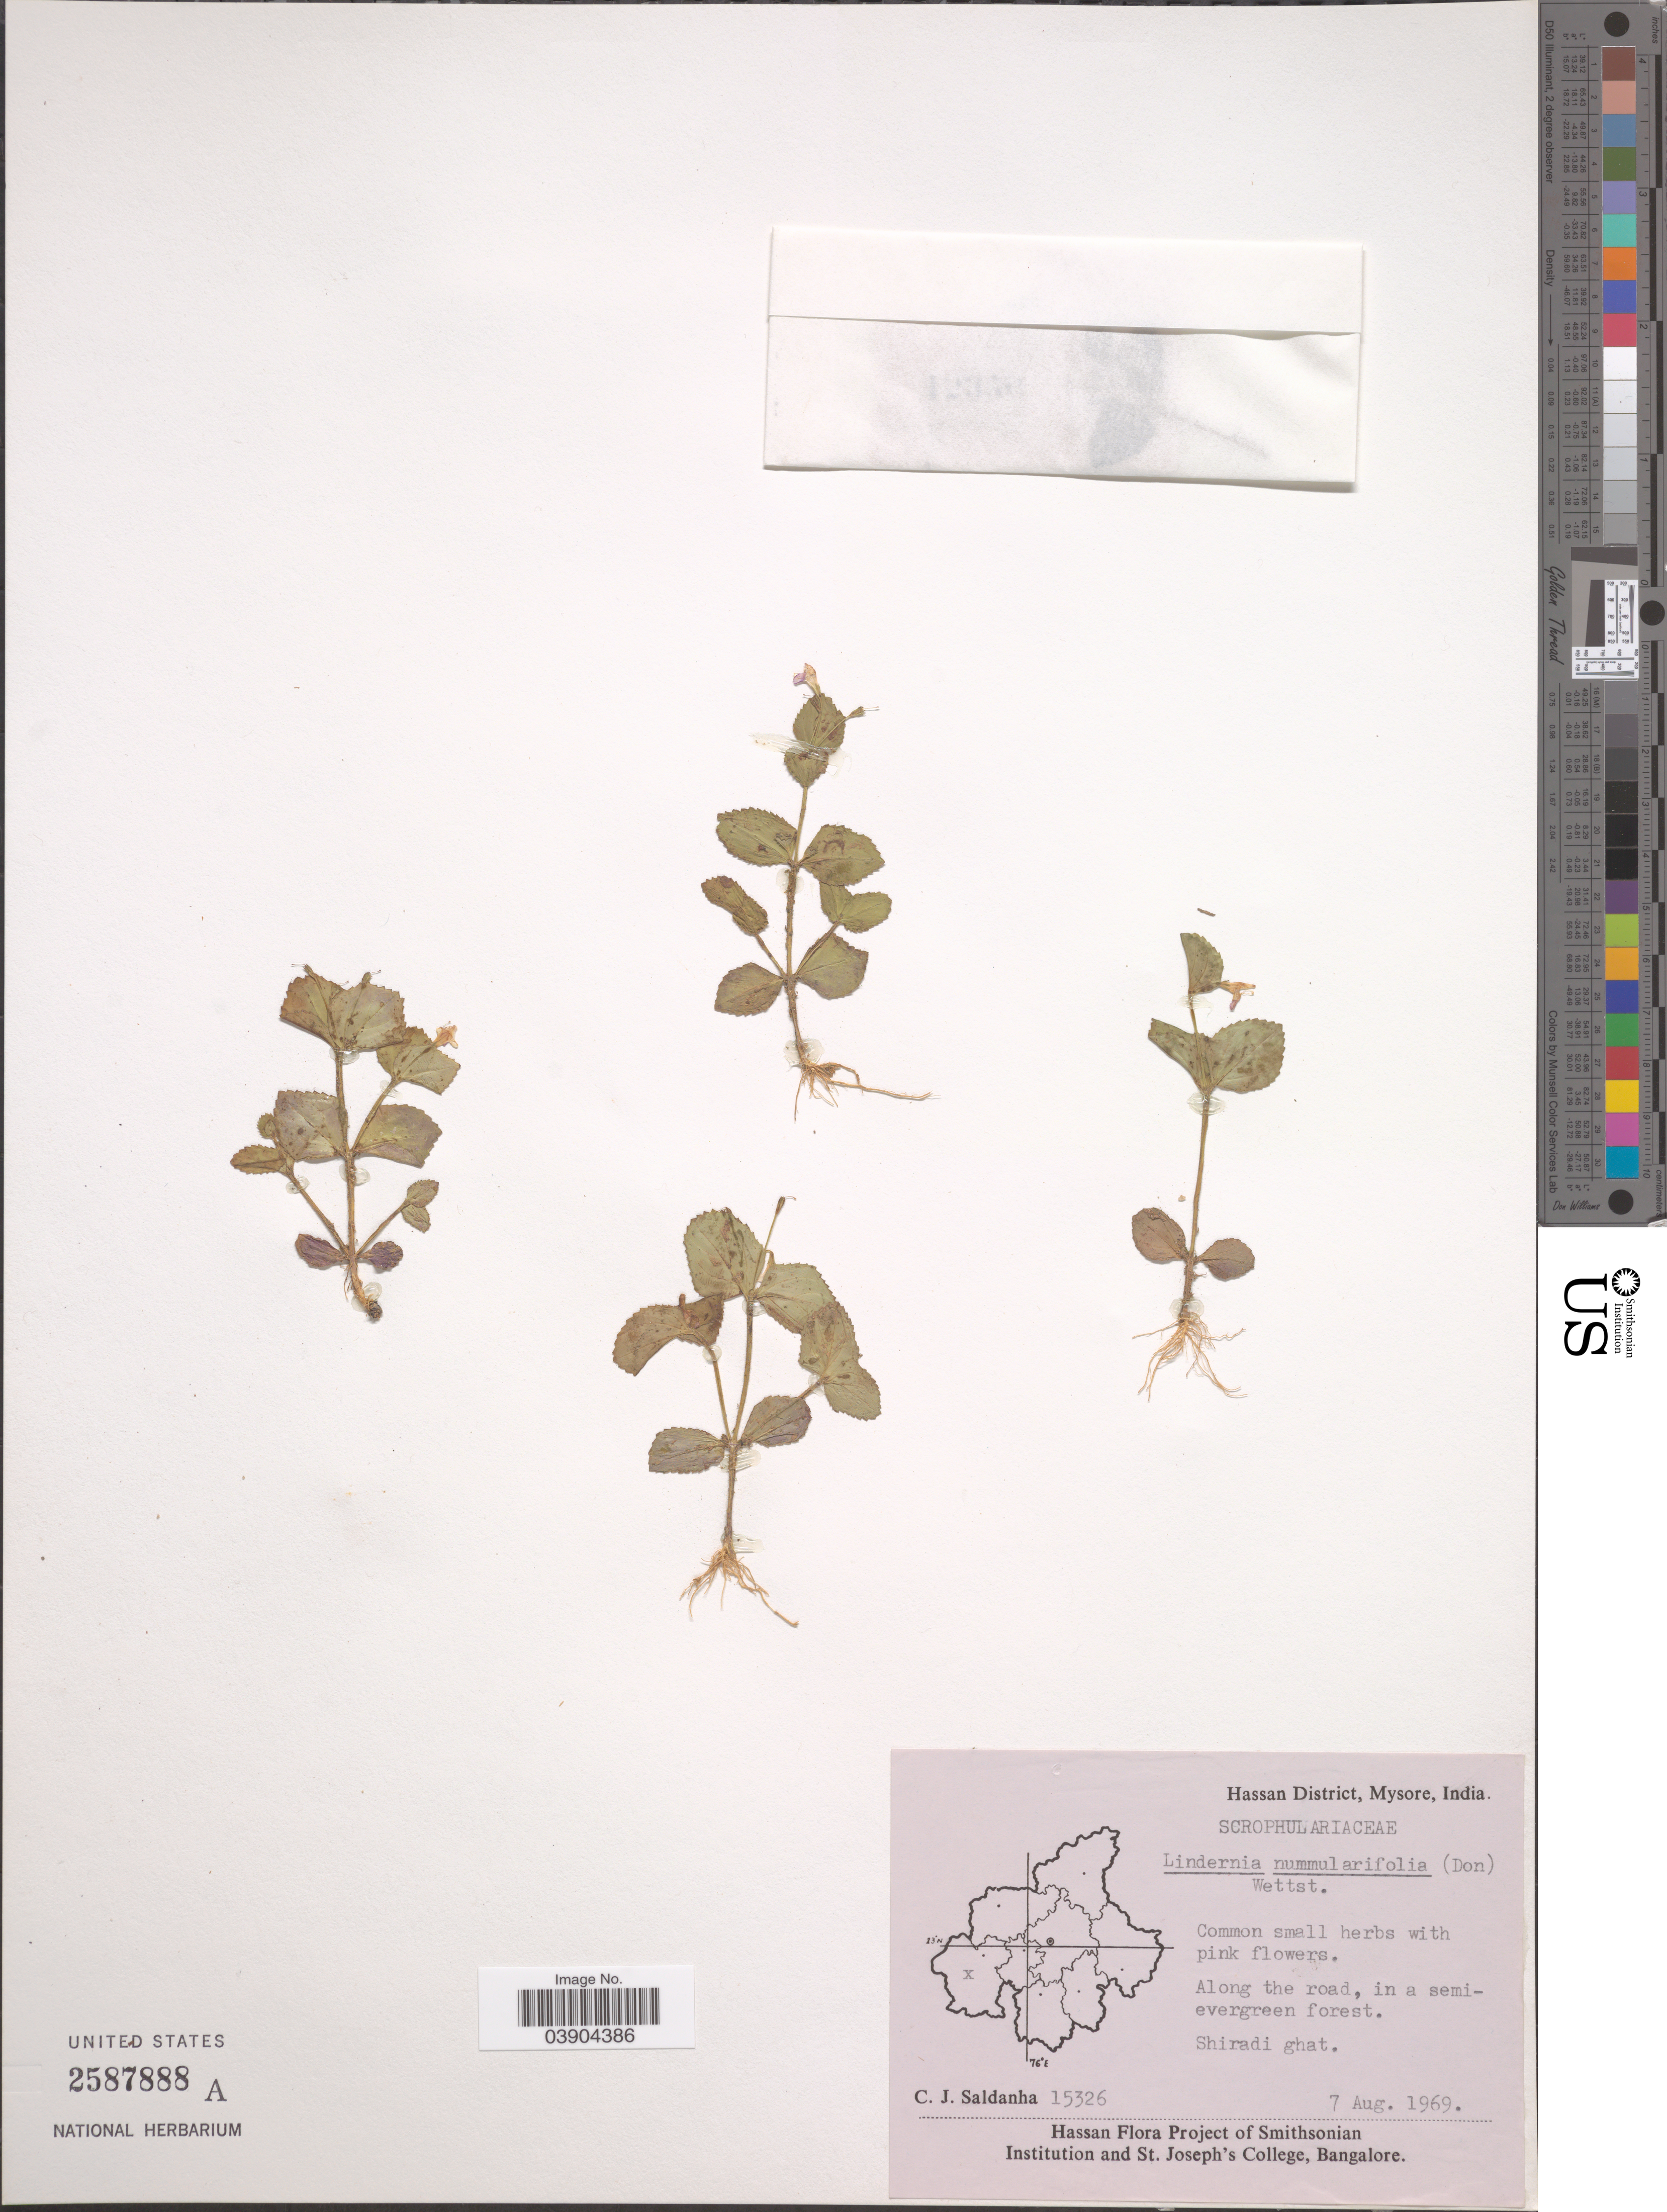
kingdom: Plantae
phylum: Tracheophyta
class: Magnoliopsida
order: Lamiales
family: Linderniaceae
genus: Lindernia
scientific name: Lindernia nummulariifolia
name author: (D. Don) Wettst.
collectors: C. J. Saldanha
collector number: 15326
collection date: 1969-08-07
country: India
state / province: Karnataka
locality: Hassan District, Mysore. Shiradi ghat.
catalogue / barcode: US 2587888A